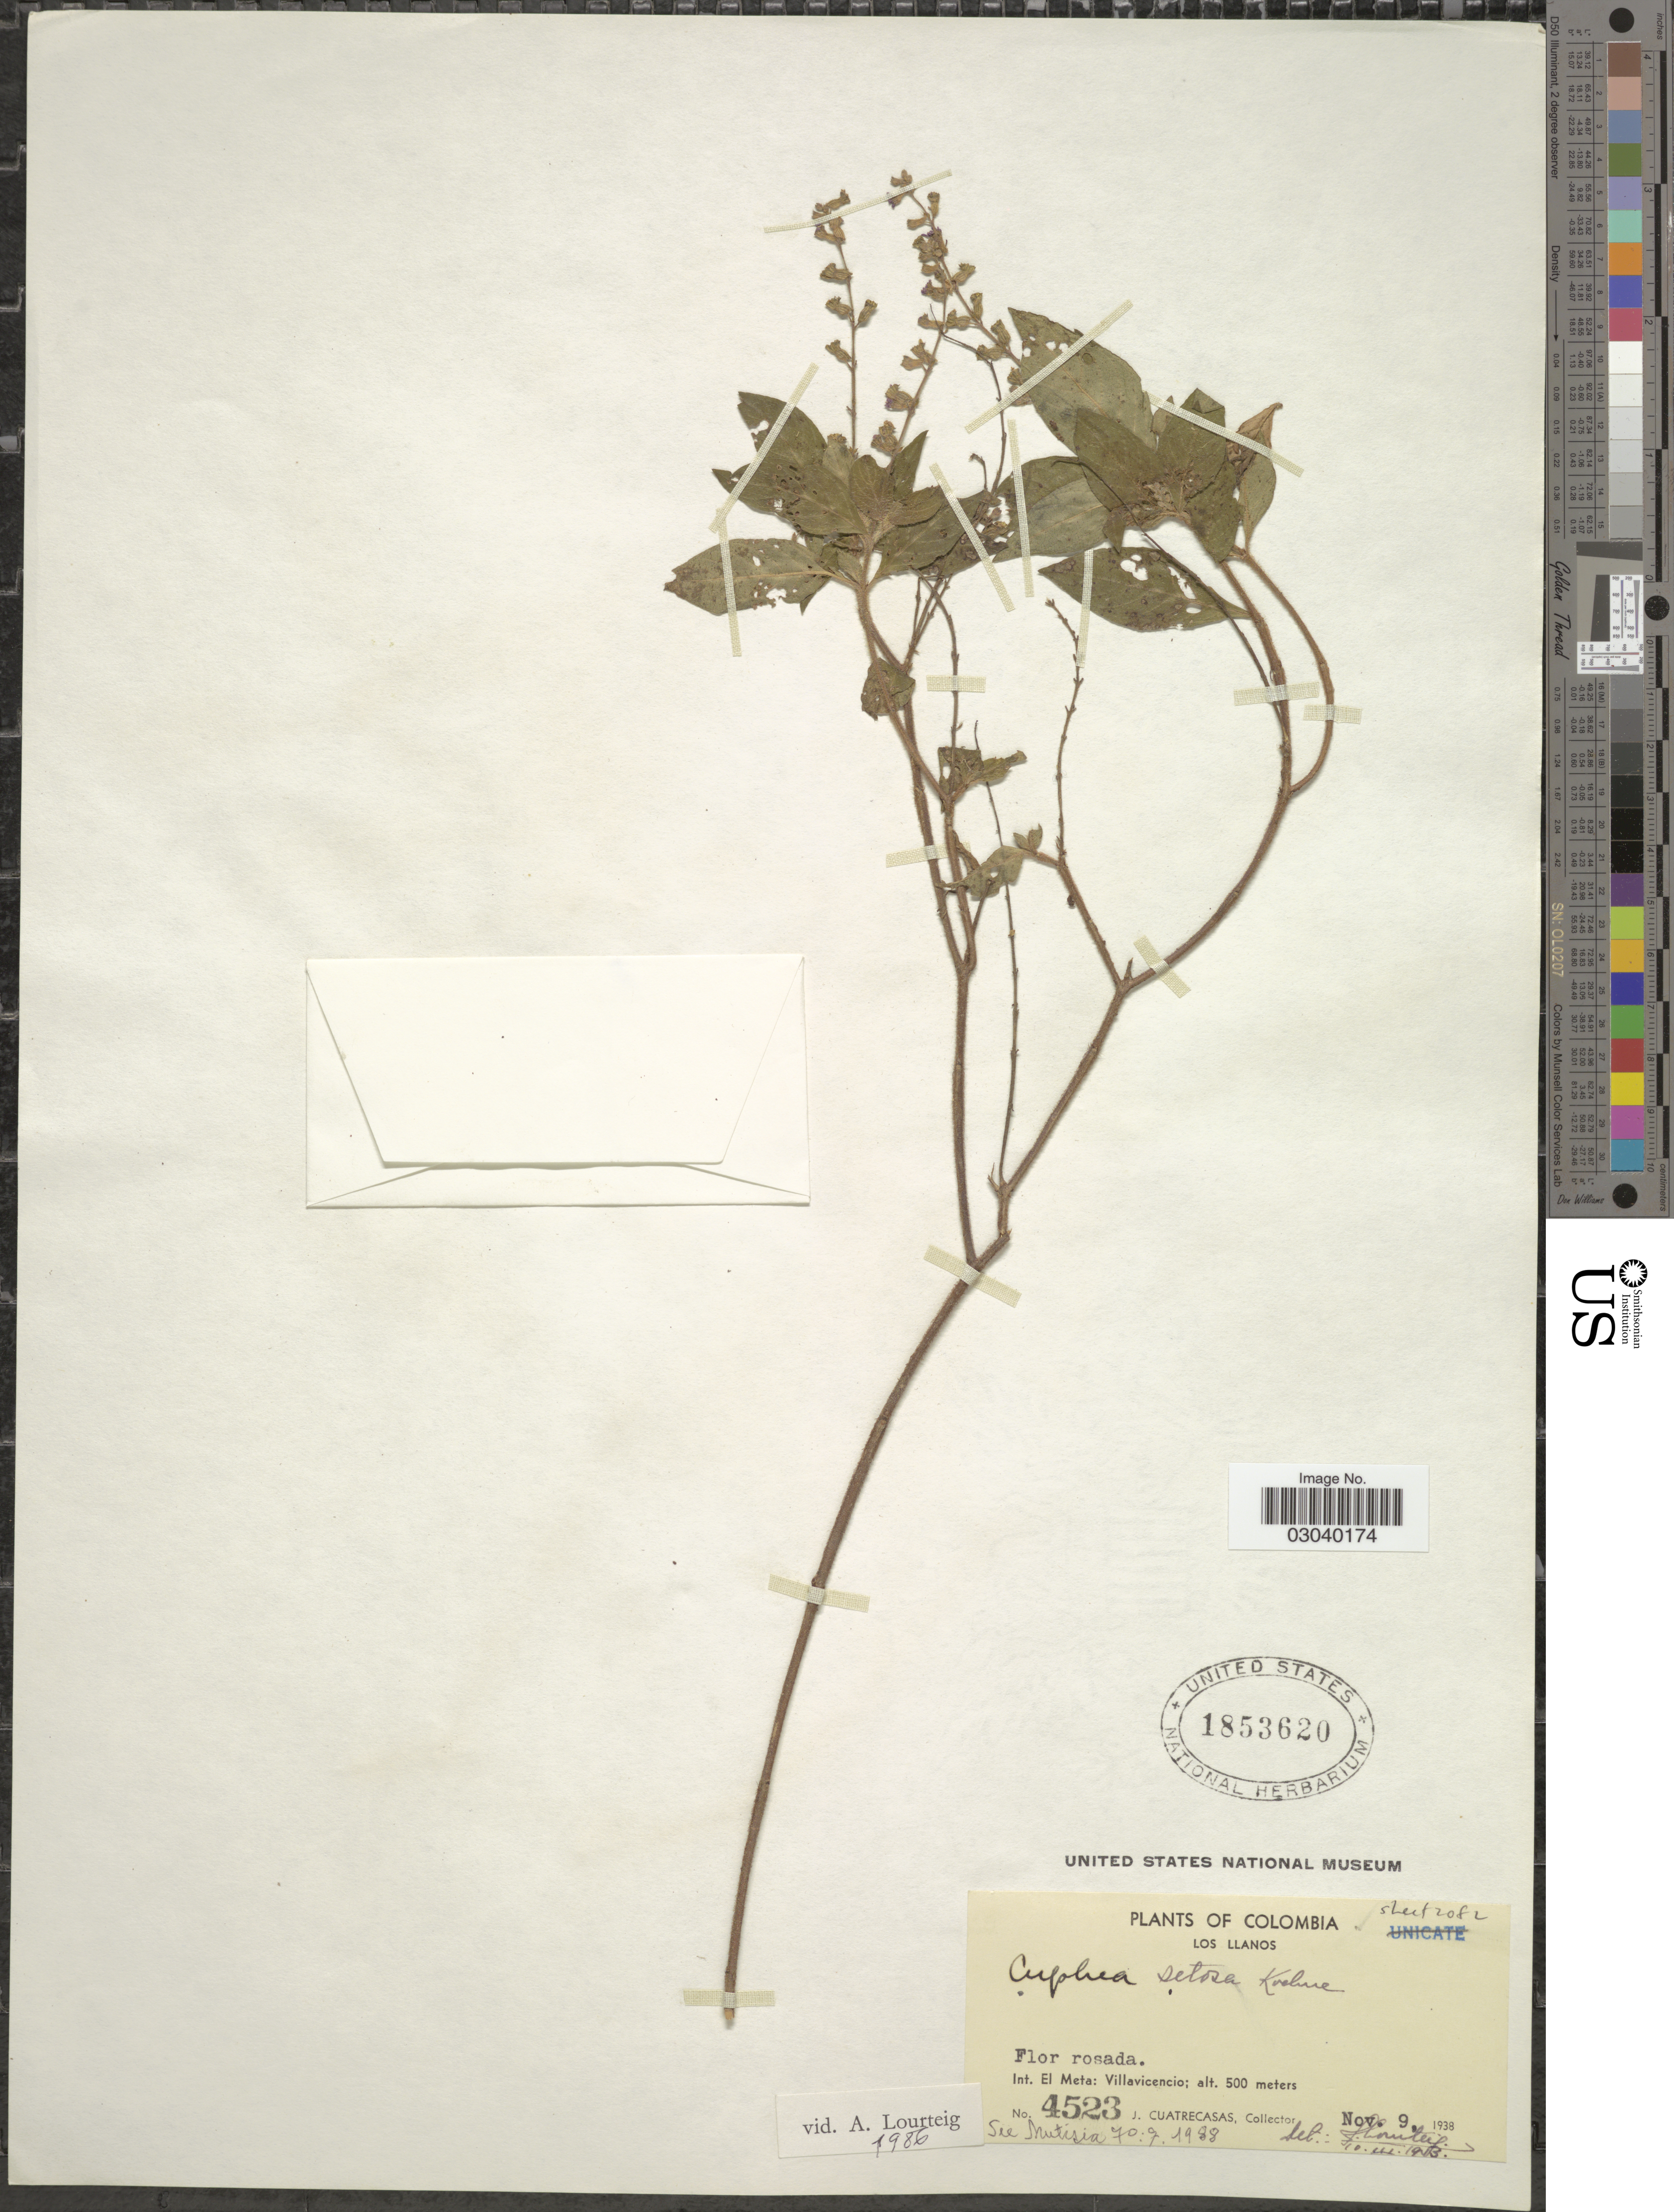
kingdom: Plantae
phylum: Tracheophyta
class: Magnoliopsida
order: Myrtales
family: Lythraceae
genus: Cuphea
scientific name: Cuphea setosa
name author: Koehne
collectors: J. Cuatrecasas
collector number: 4523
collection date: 1938-11-09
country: Colombia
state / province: Meta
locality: Los Llanos, Int. El Meta: Villavicencio.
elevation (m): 500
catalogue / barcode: US 1853620